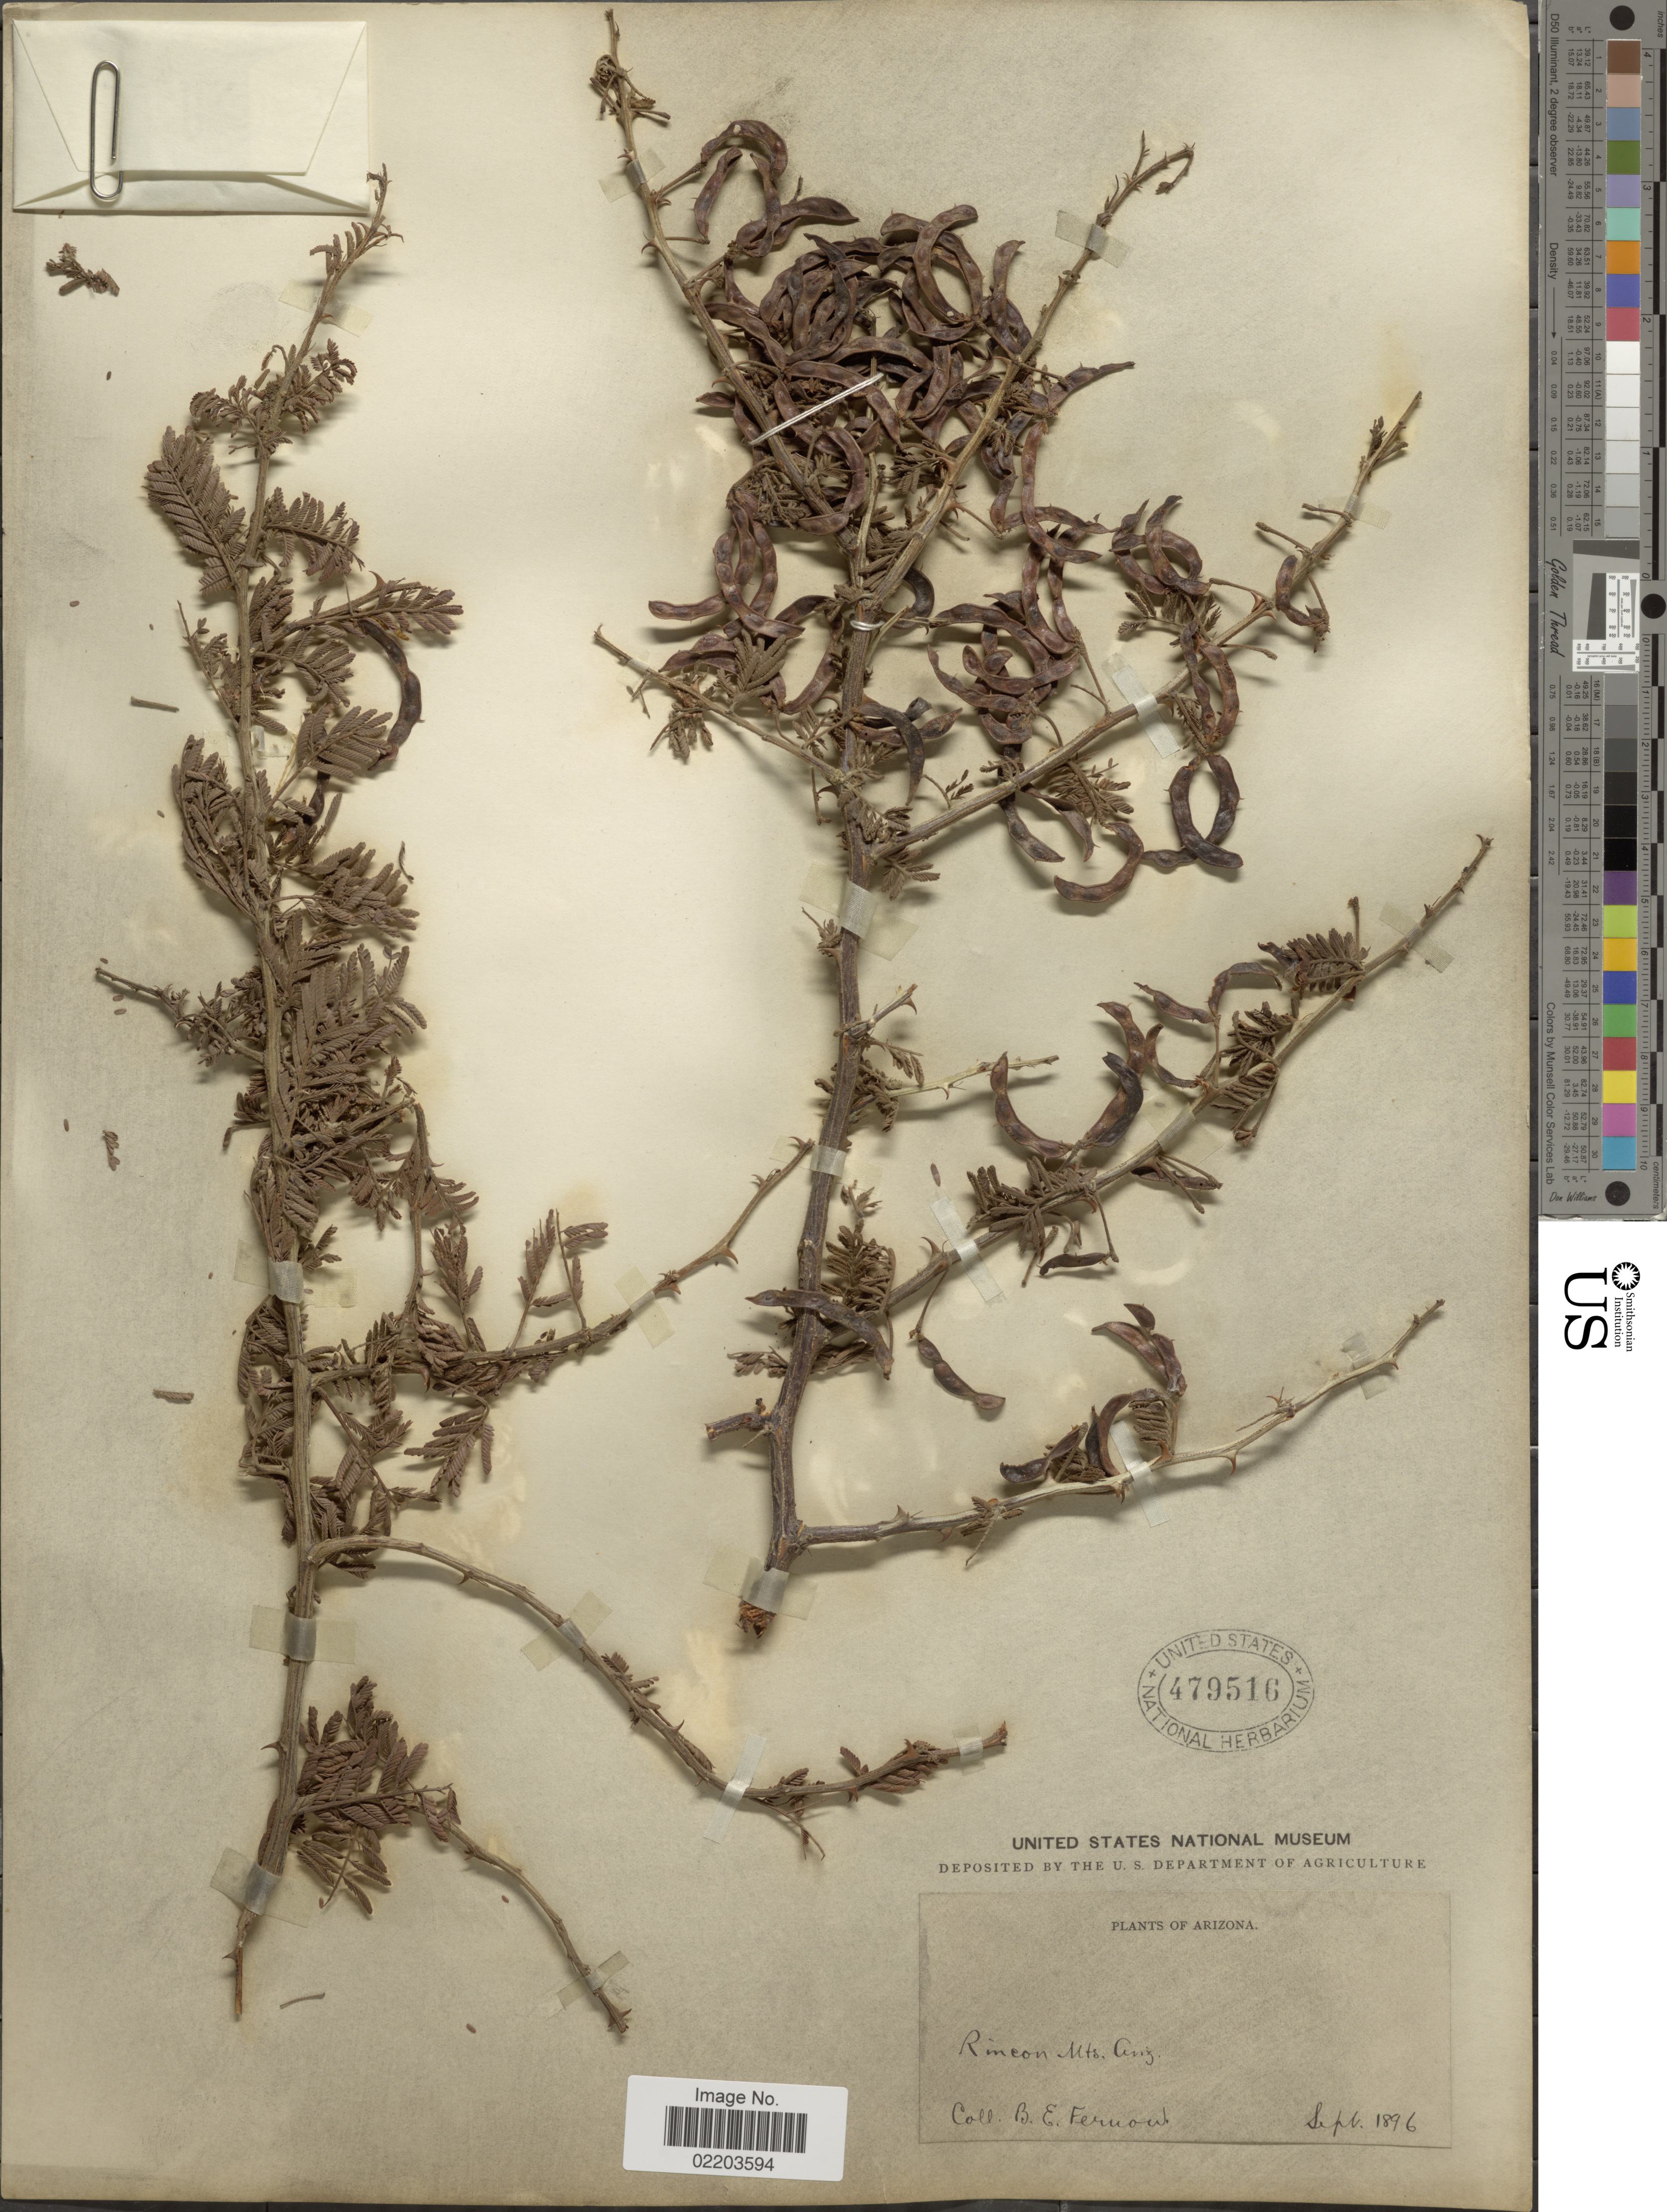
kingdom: Plantae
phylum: Tracheophyta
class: Magnoliopsida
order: Fabales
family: Fabaceae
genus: Mimosa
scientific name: Mimosa biuncifera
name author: Benth.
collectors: B. Fernow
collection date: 1896-09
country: United States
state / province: Arizona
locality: Rincon Mts Ariz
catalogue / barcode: US 479516